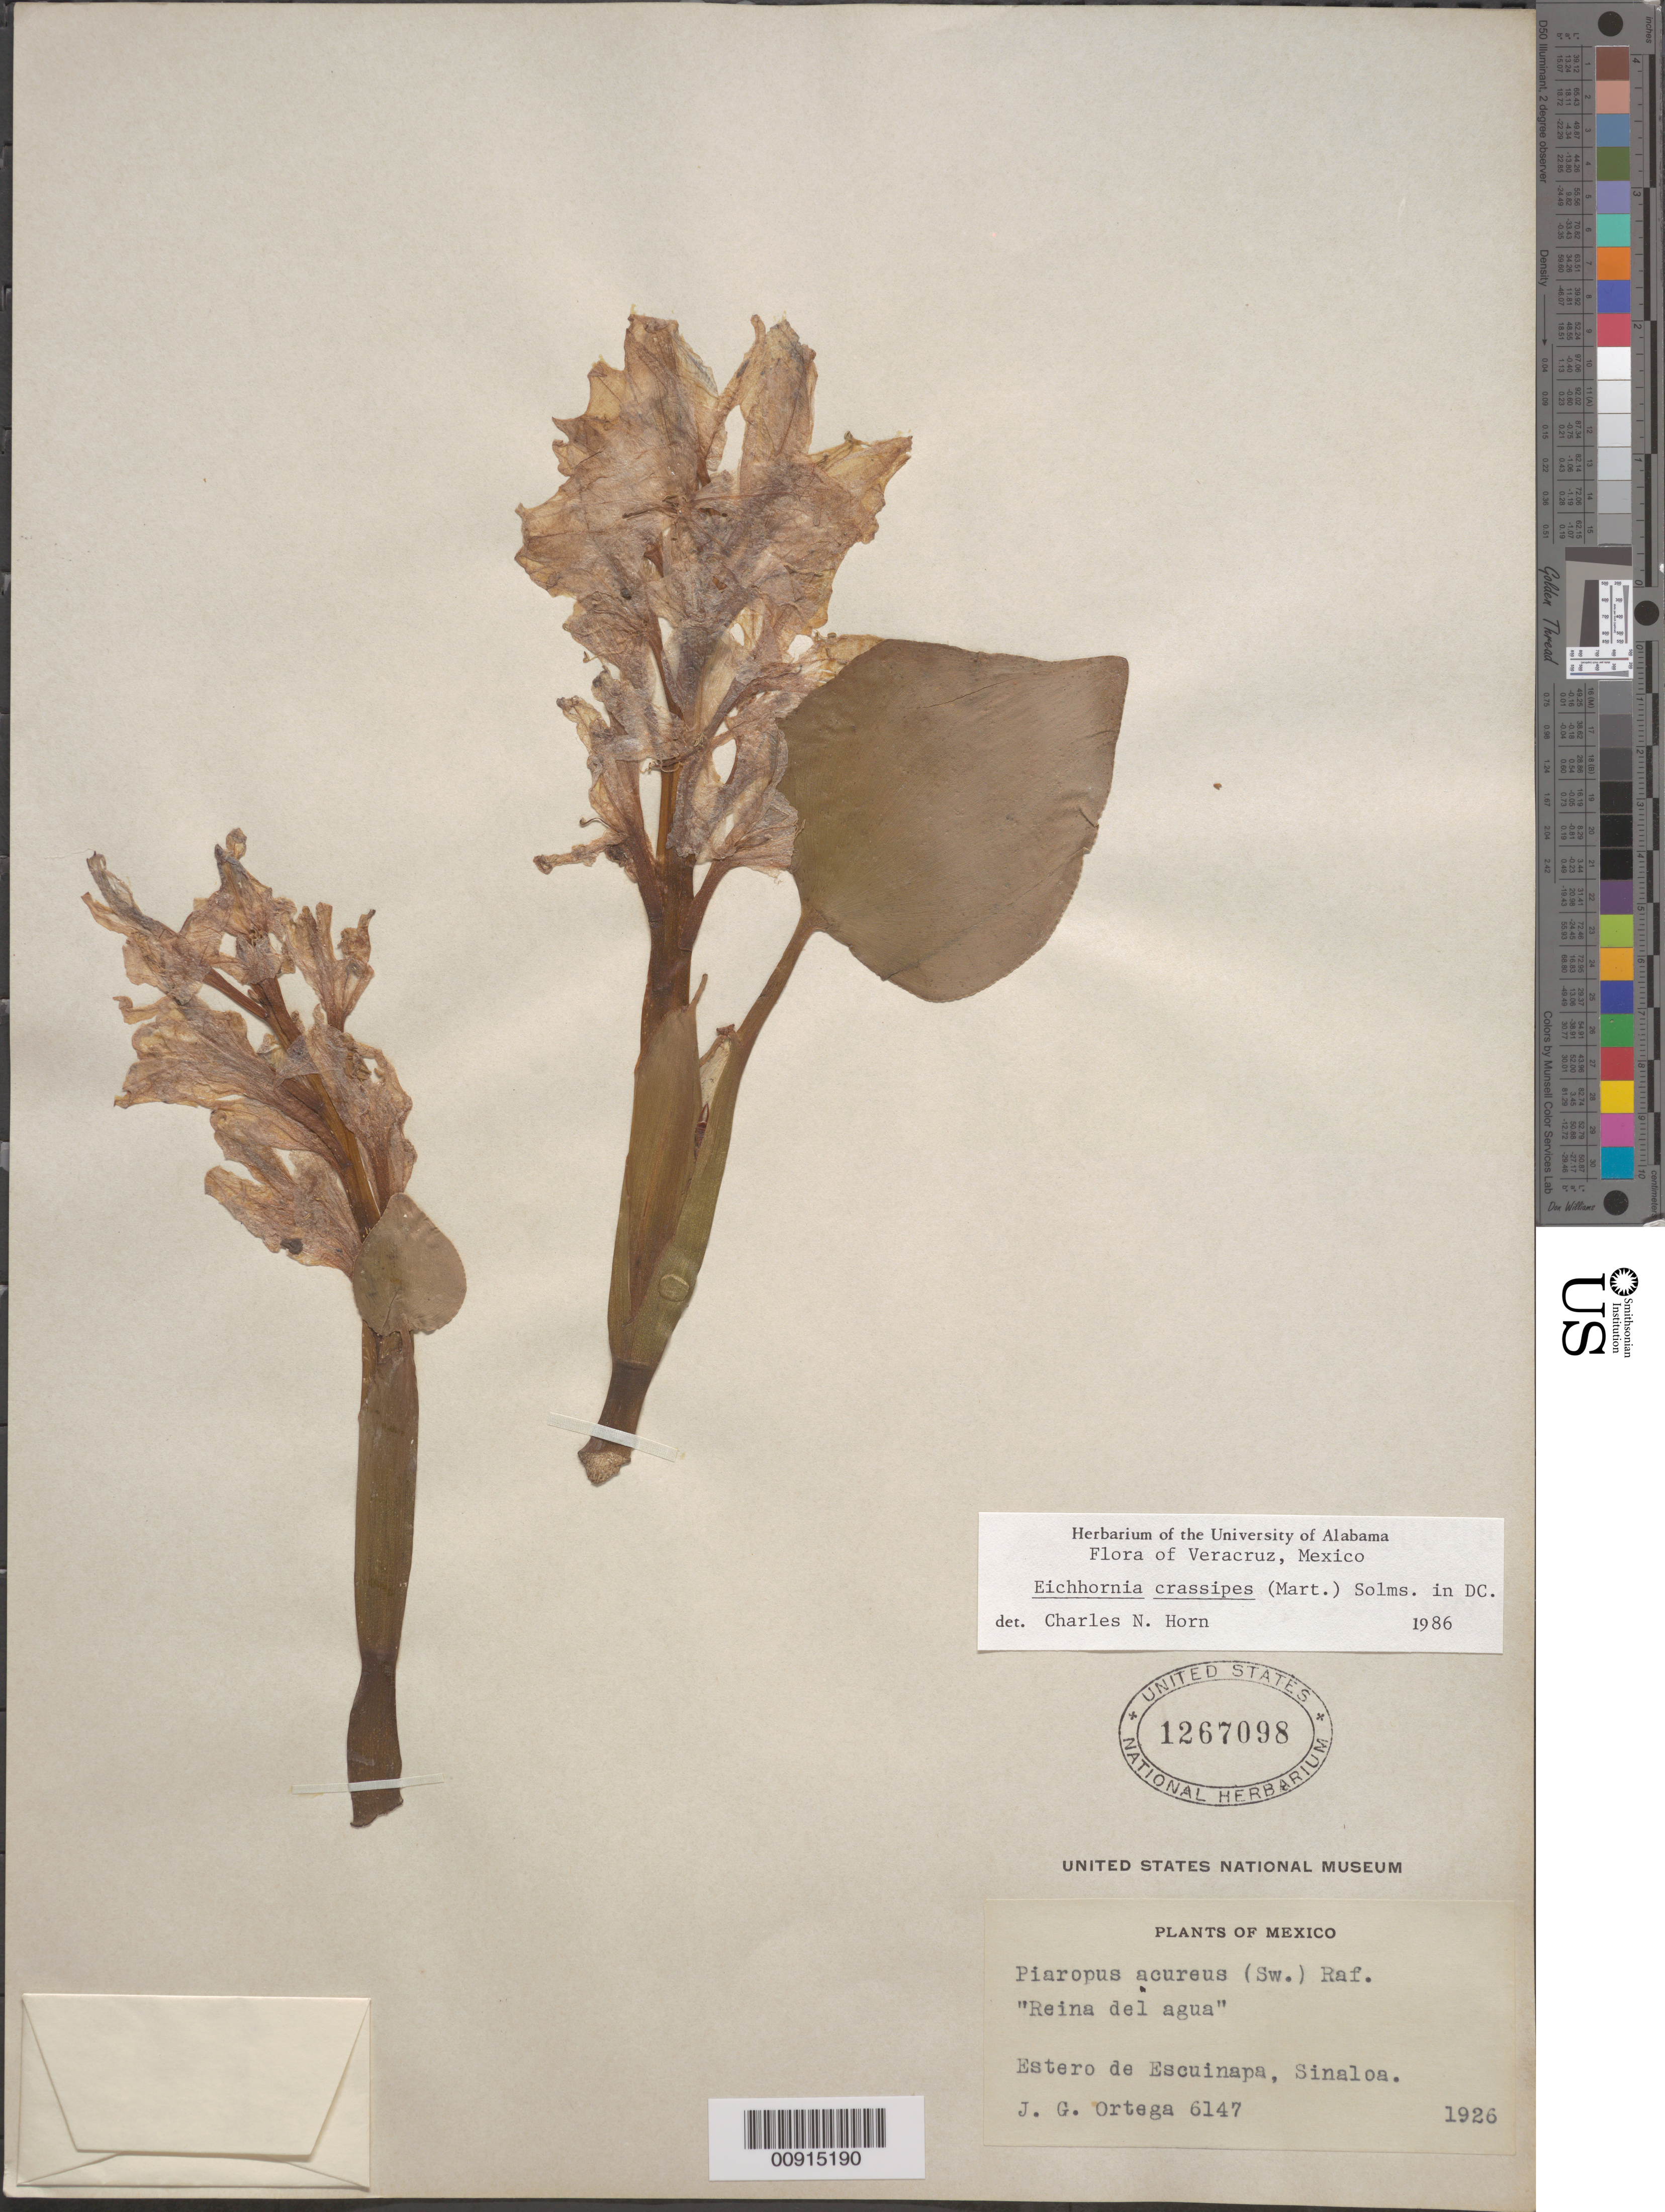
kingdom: Plantae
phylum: Tracheophyta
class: Liliopsida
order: Commelinales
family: Pontederiaceae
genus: Eichhornia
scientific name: Eichhornia crassipes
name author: (Mart.) Solms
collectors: J. Ortega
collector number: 6147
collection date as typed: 1926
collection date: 1926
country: Mexico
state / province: Sinaloa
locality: Estero de Escuinapa, Sinaloa.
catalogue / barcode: US 1267098